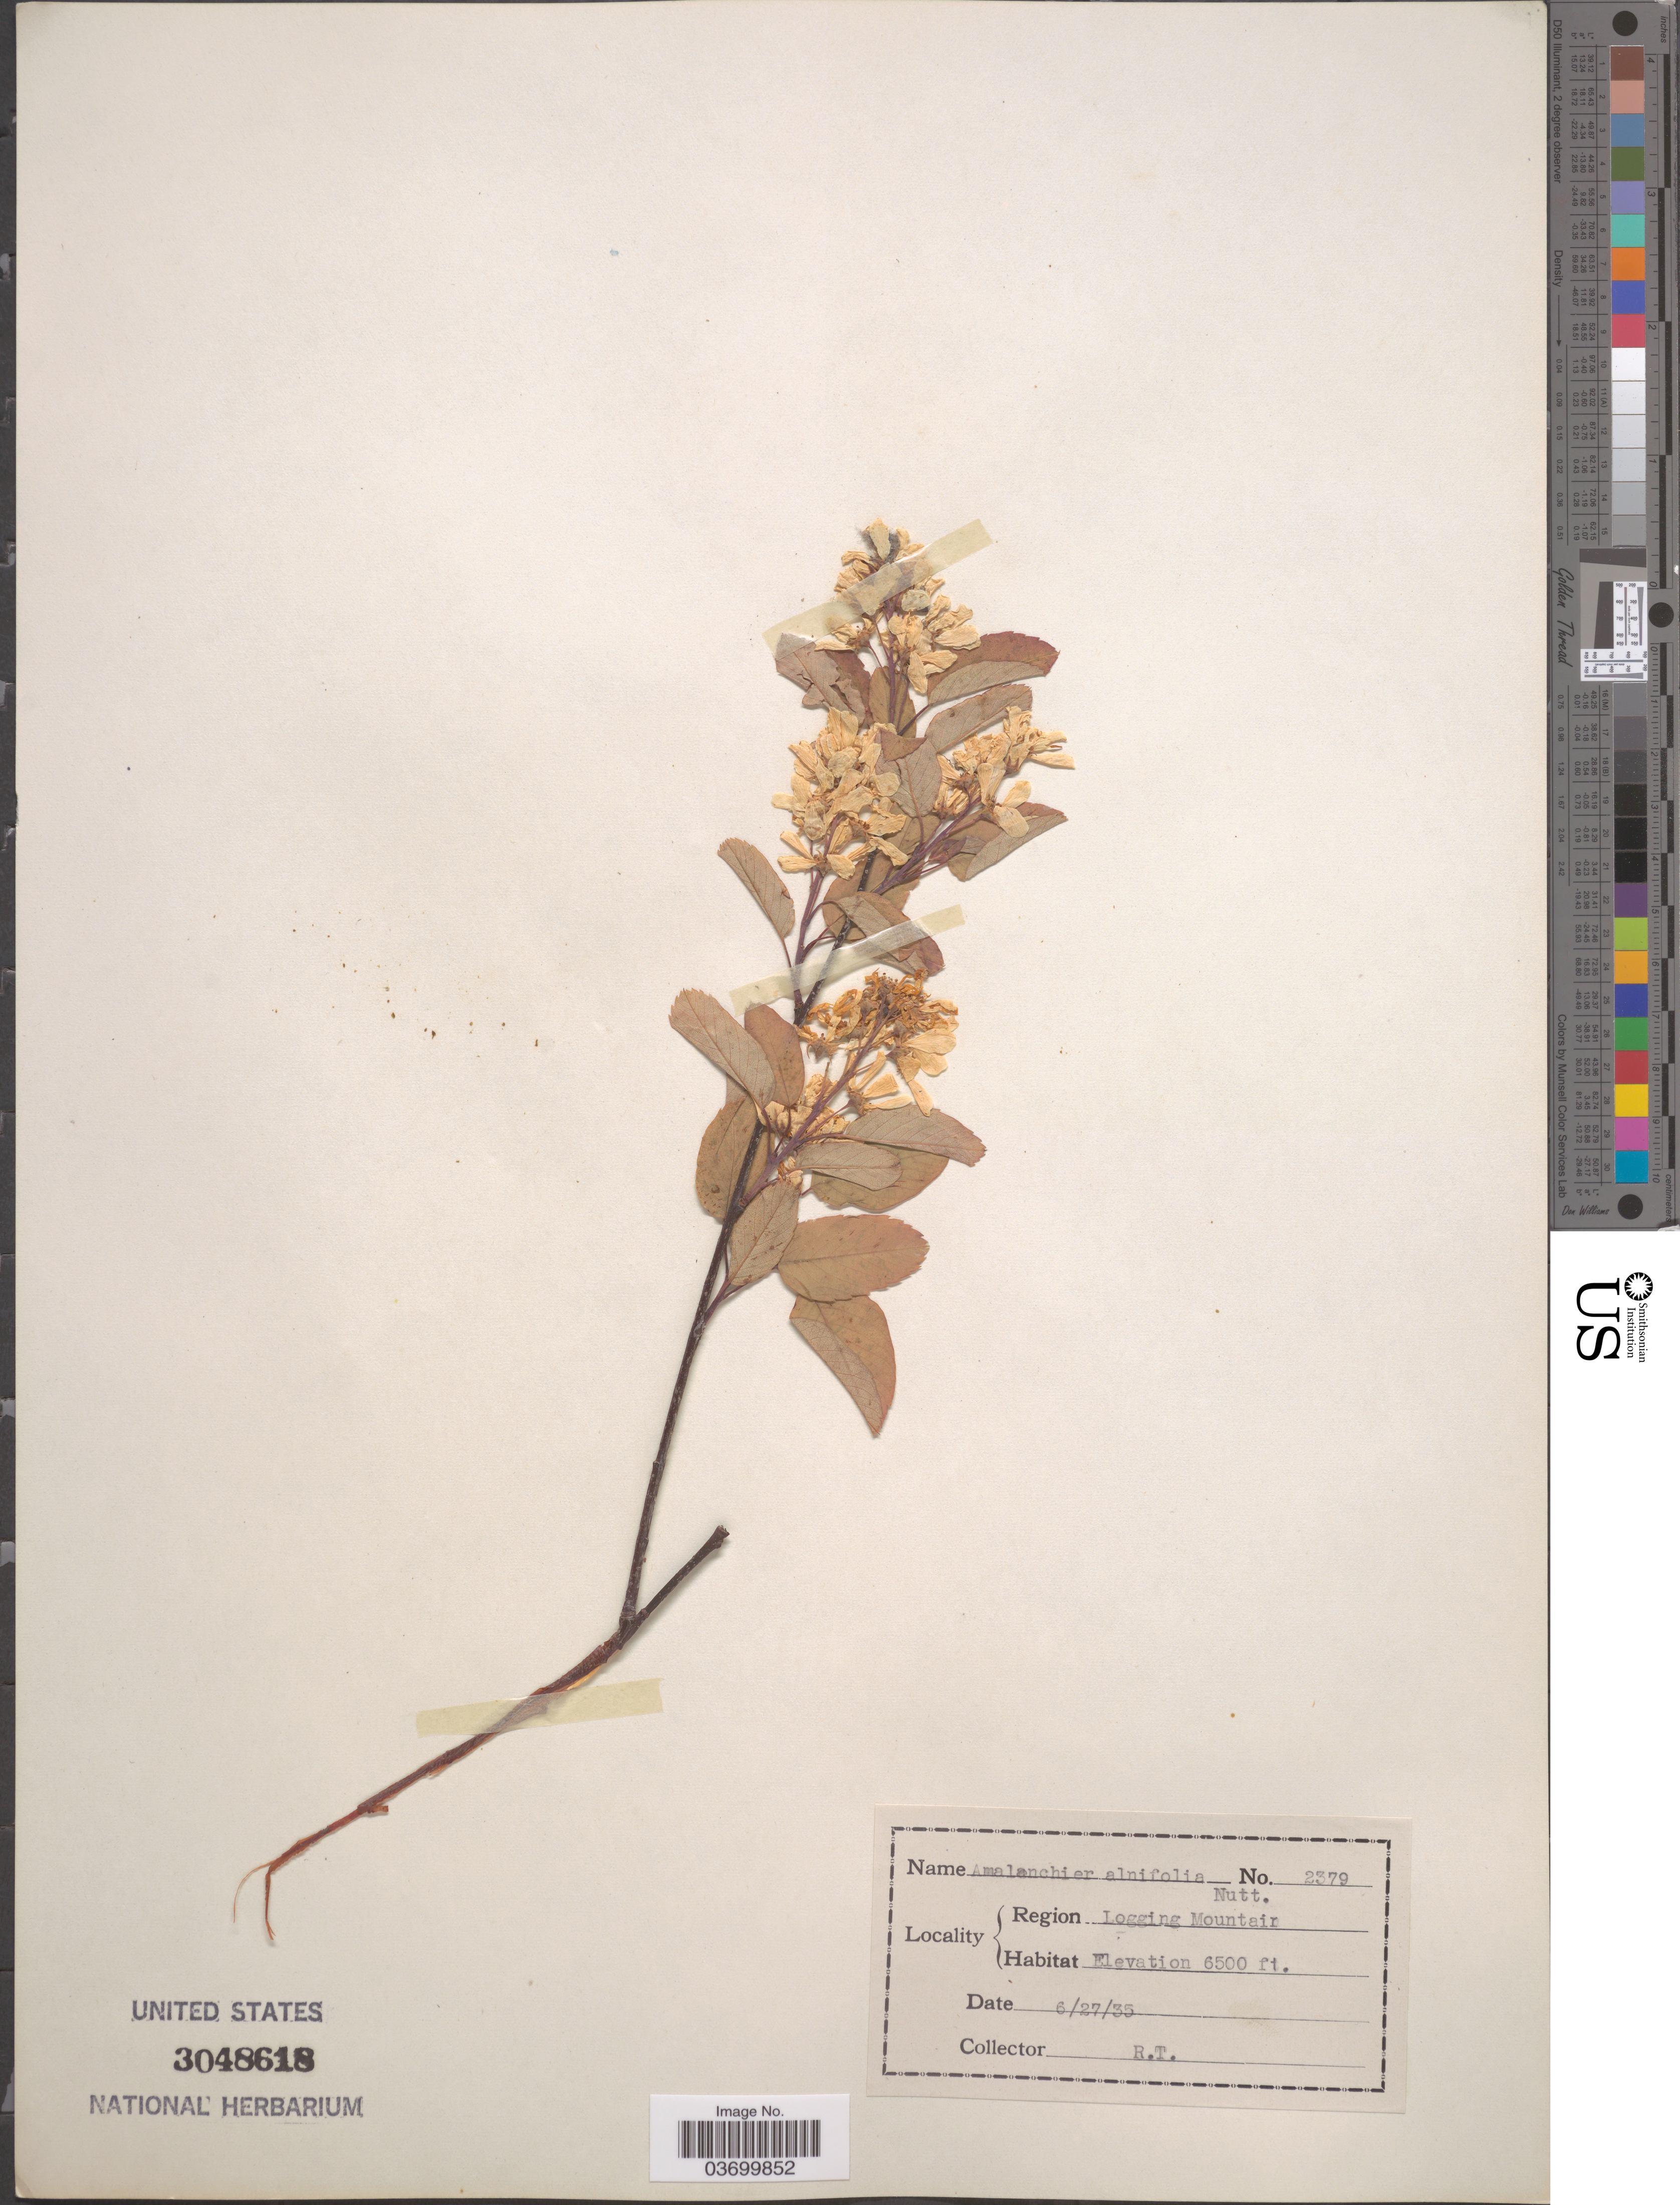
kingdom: Plantae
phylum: Tracheophyta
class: Magnoliopsida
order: Rosales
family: Rosaceae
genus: Amelanchier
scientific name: Amelanchier alnifolia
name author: (Nutt.) Nutt. ex M. Roem.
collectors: R. T.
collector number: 2379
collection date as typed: Transcribed d/m/y: 27/6/35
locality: Region Logging Mountain.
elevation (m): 1981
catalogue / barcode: US 3048618